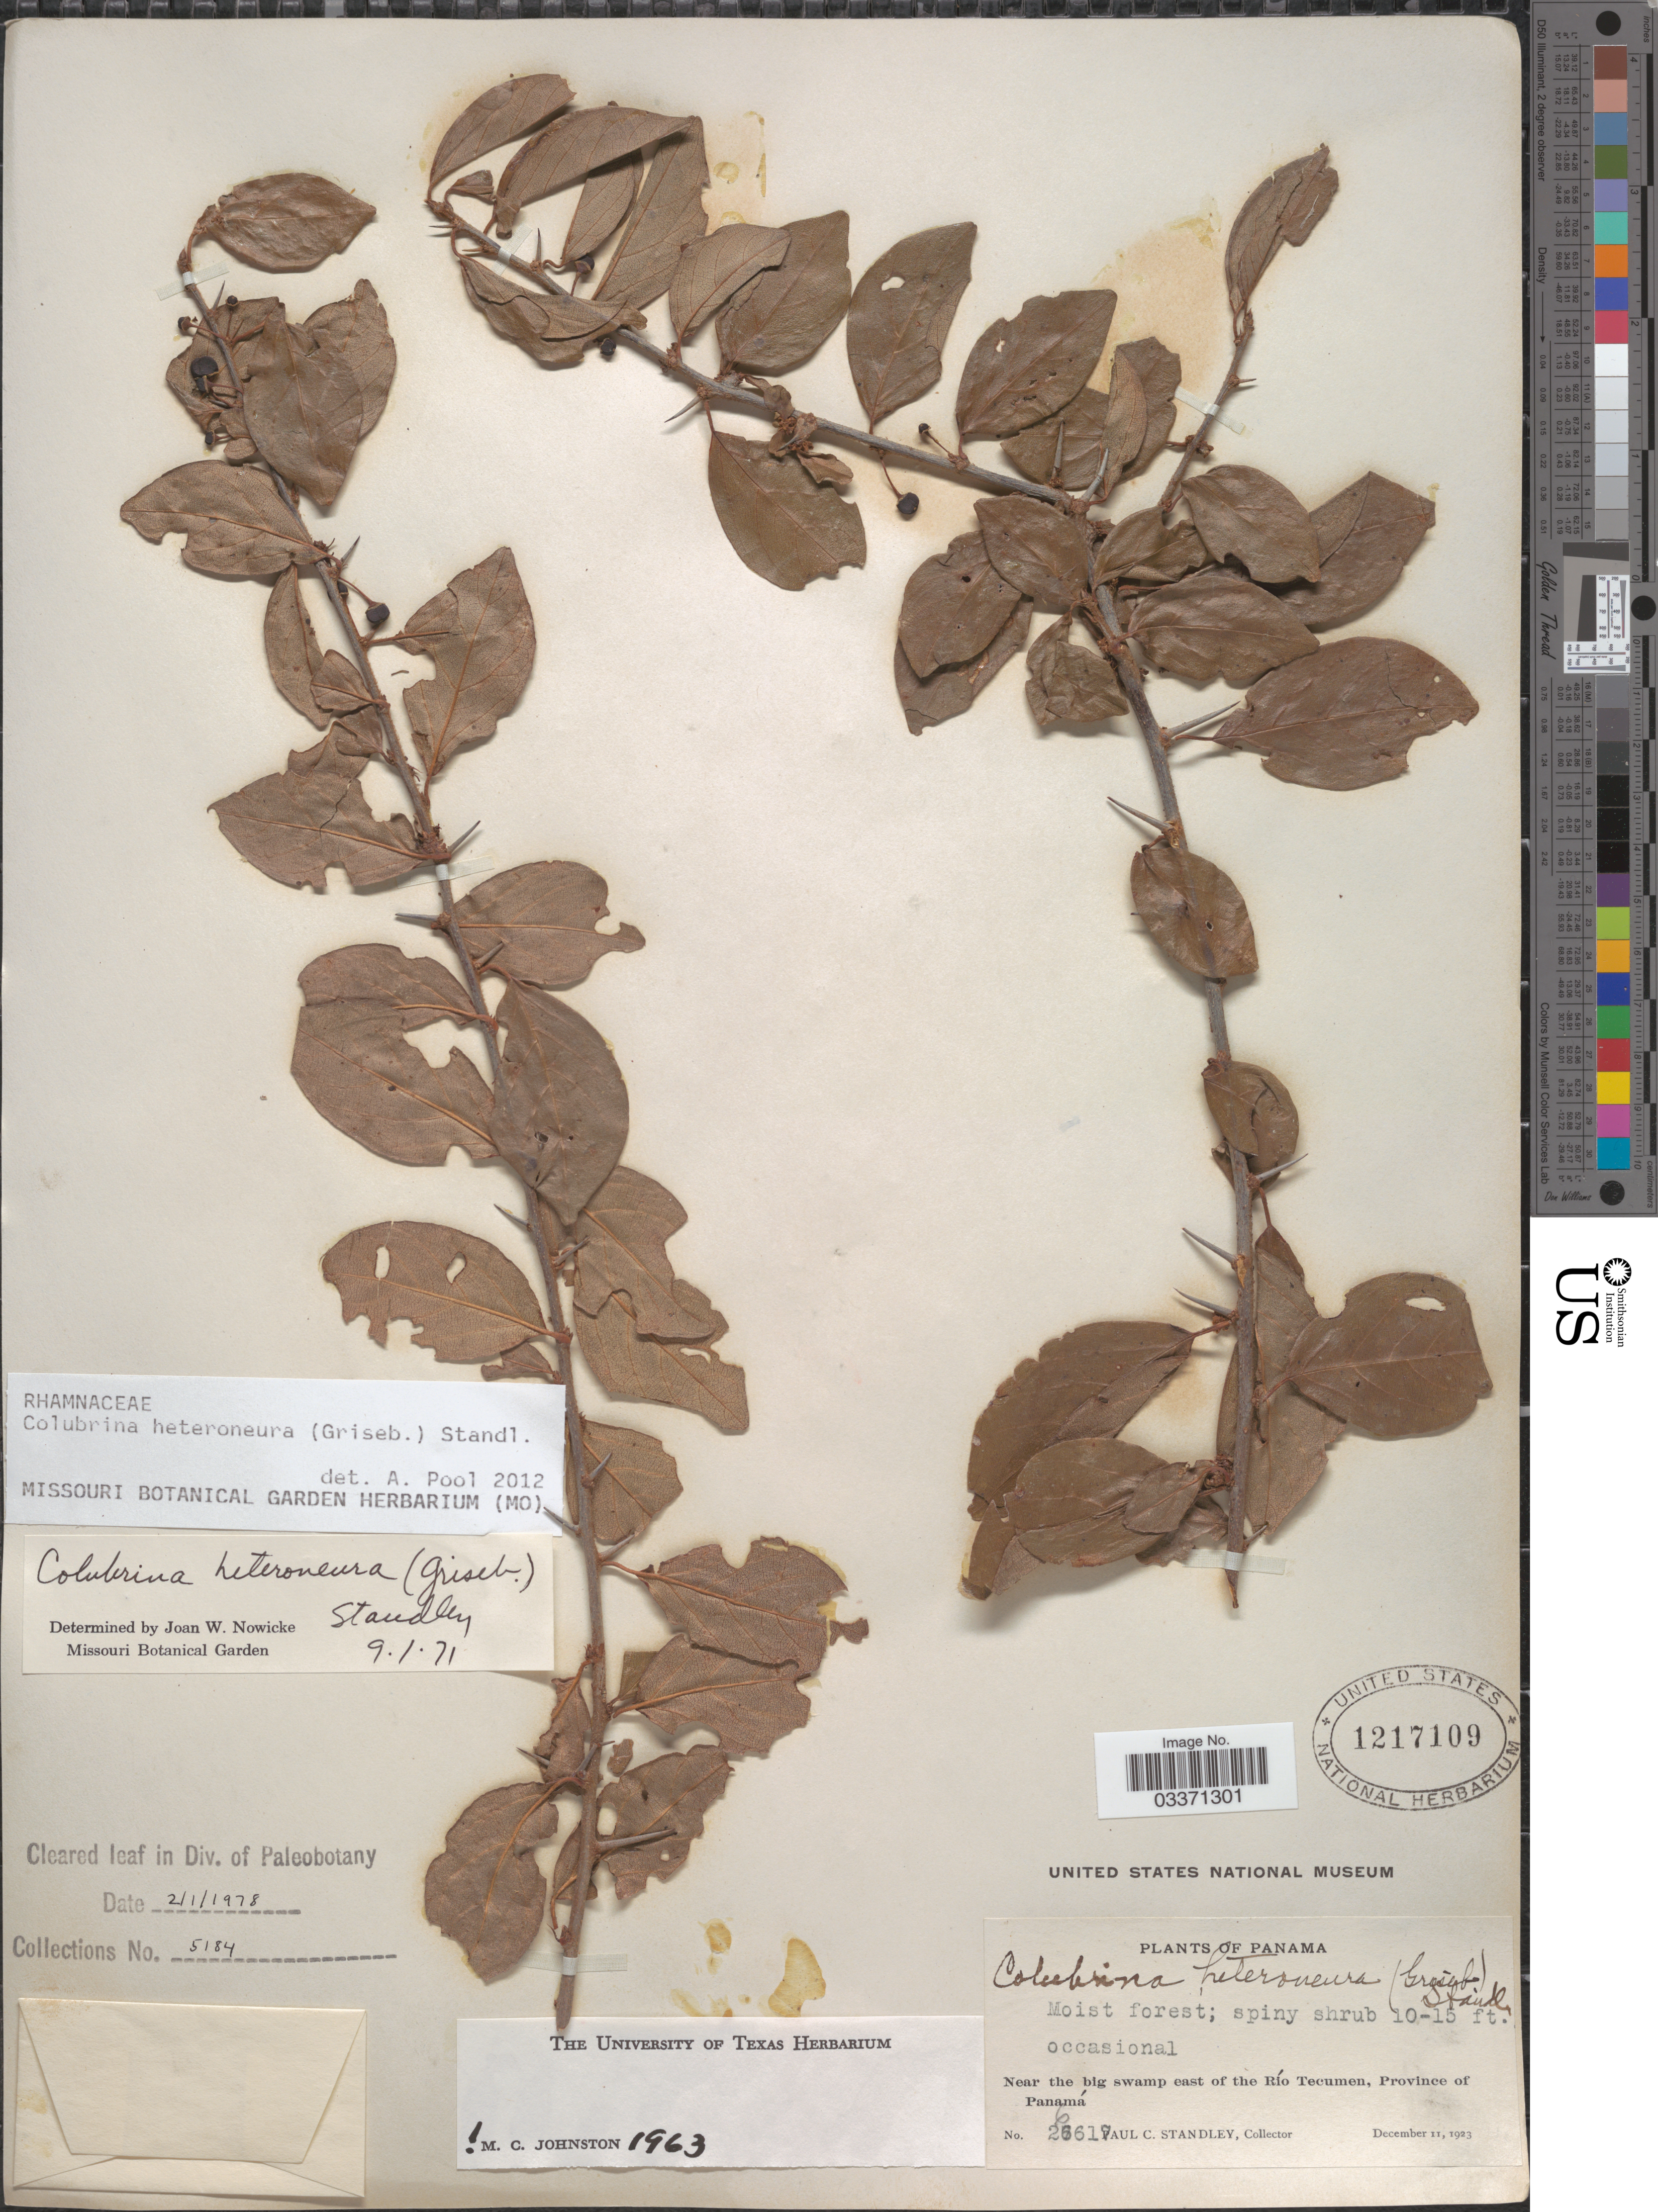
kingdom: Plantae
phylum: Tracheophyta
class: Magnoliopsida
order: Rosales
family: Rhamnaceae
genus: Colubrina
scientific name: Colubrina heteroneura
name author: (Griseb.) Standl.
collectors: P. C. Standley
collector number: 26617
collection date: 1923-12-11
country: Panama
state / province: Panamá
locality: Near the big swamp east of the Río Tecumen.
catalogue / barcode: US 1217109